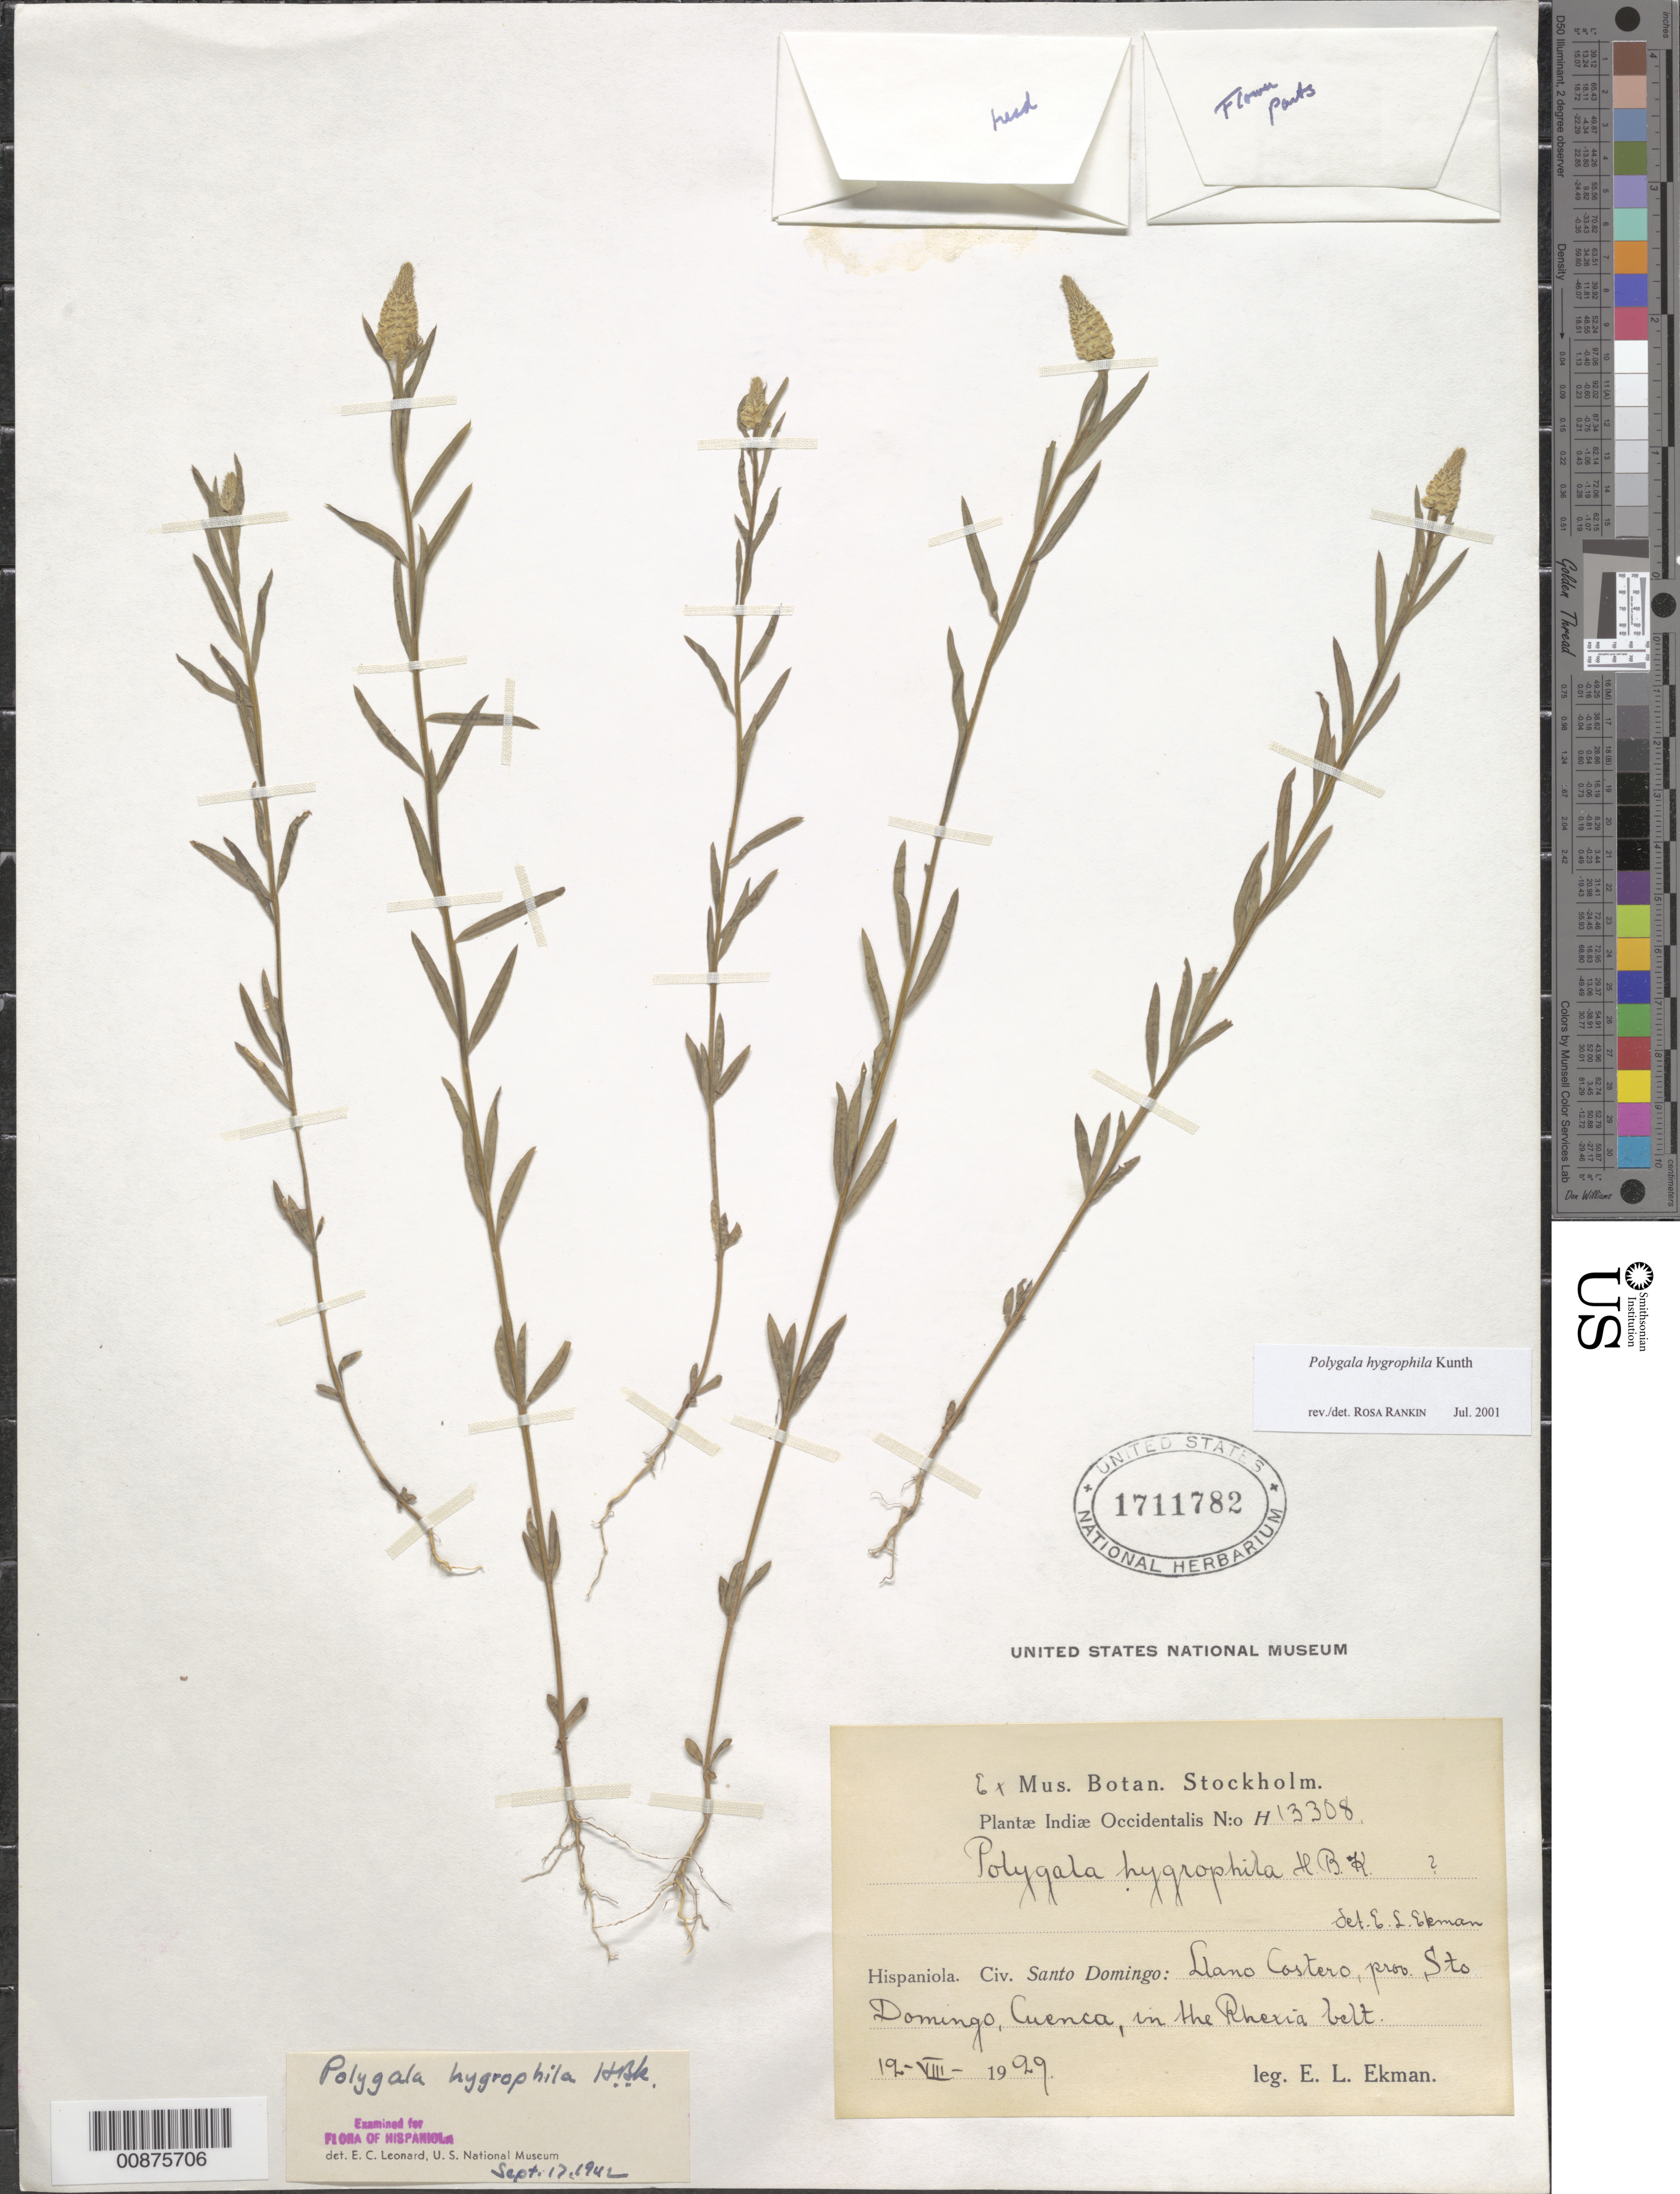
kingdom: Plantae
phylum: Tracheophyta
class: Magnoliopsida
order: Fabales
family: Polygalaceae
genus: Polygala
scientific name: Polygala hygrophila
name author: Kunth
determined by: Rankin Rodriguez, Rosa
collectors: E. L. Ekman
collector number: H 13308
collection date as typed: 12 Aug 1929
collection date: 1929-08-12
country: Dominican Republic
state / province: Distrito Nacional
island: Hispaniola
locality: Llano Costero, Cuenca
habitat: In the Rhexia belt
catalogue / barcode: US 1711782